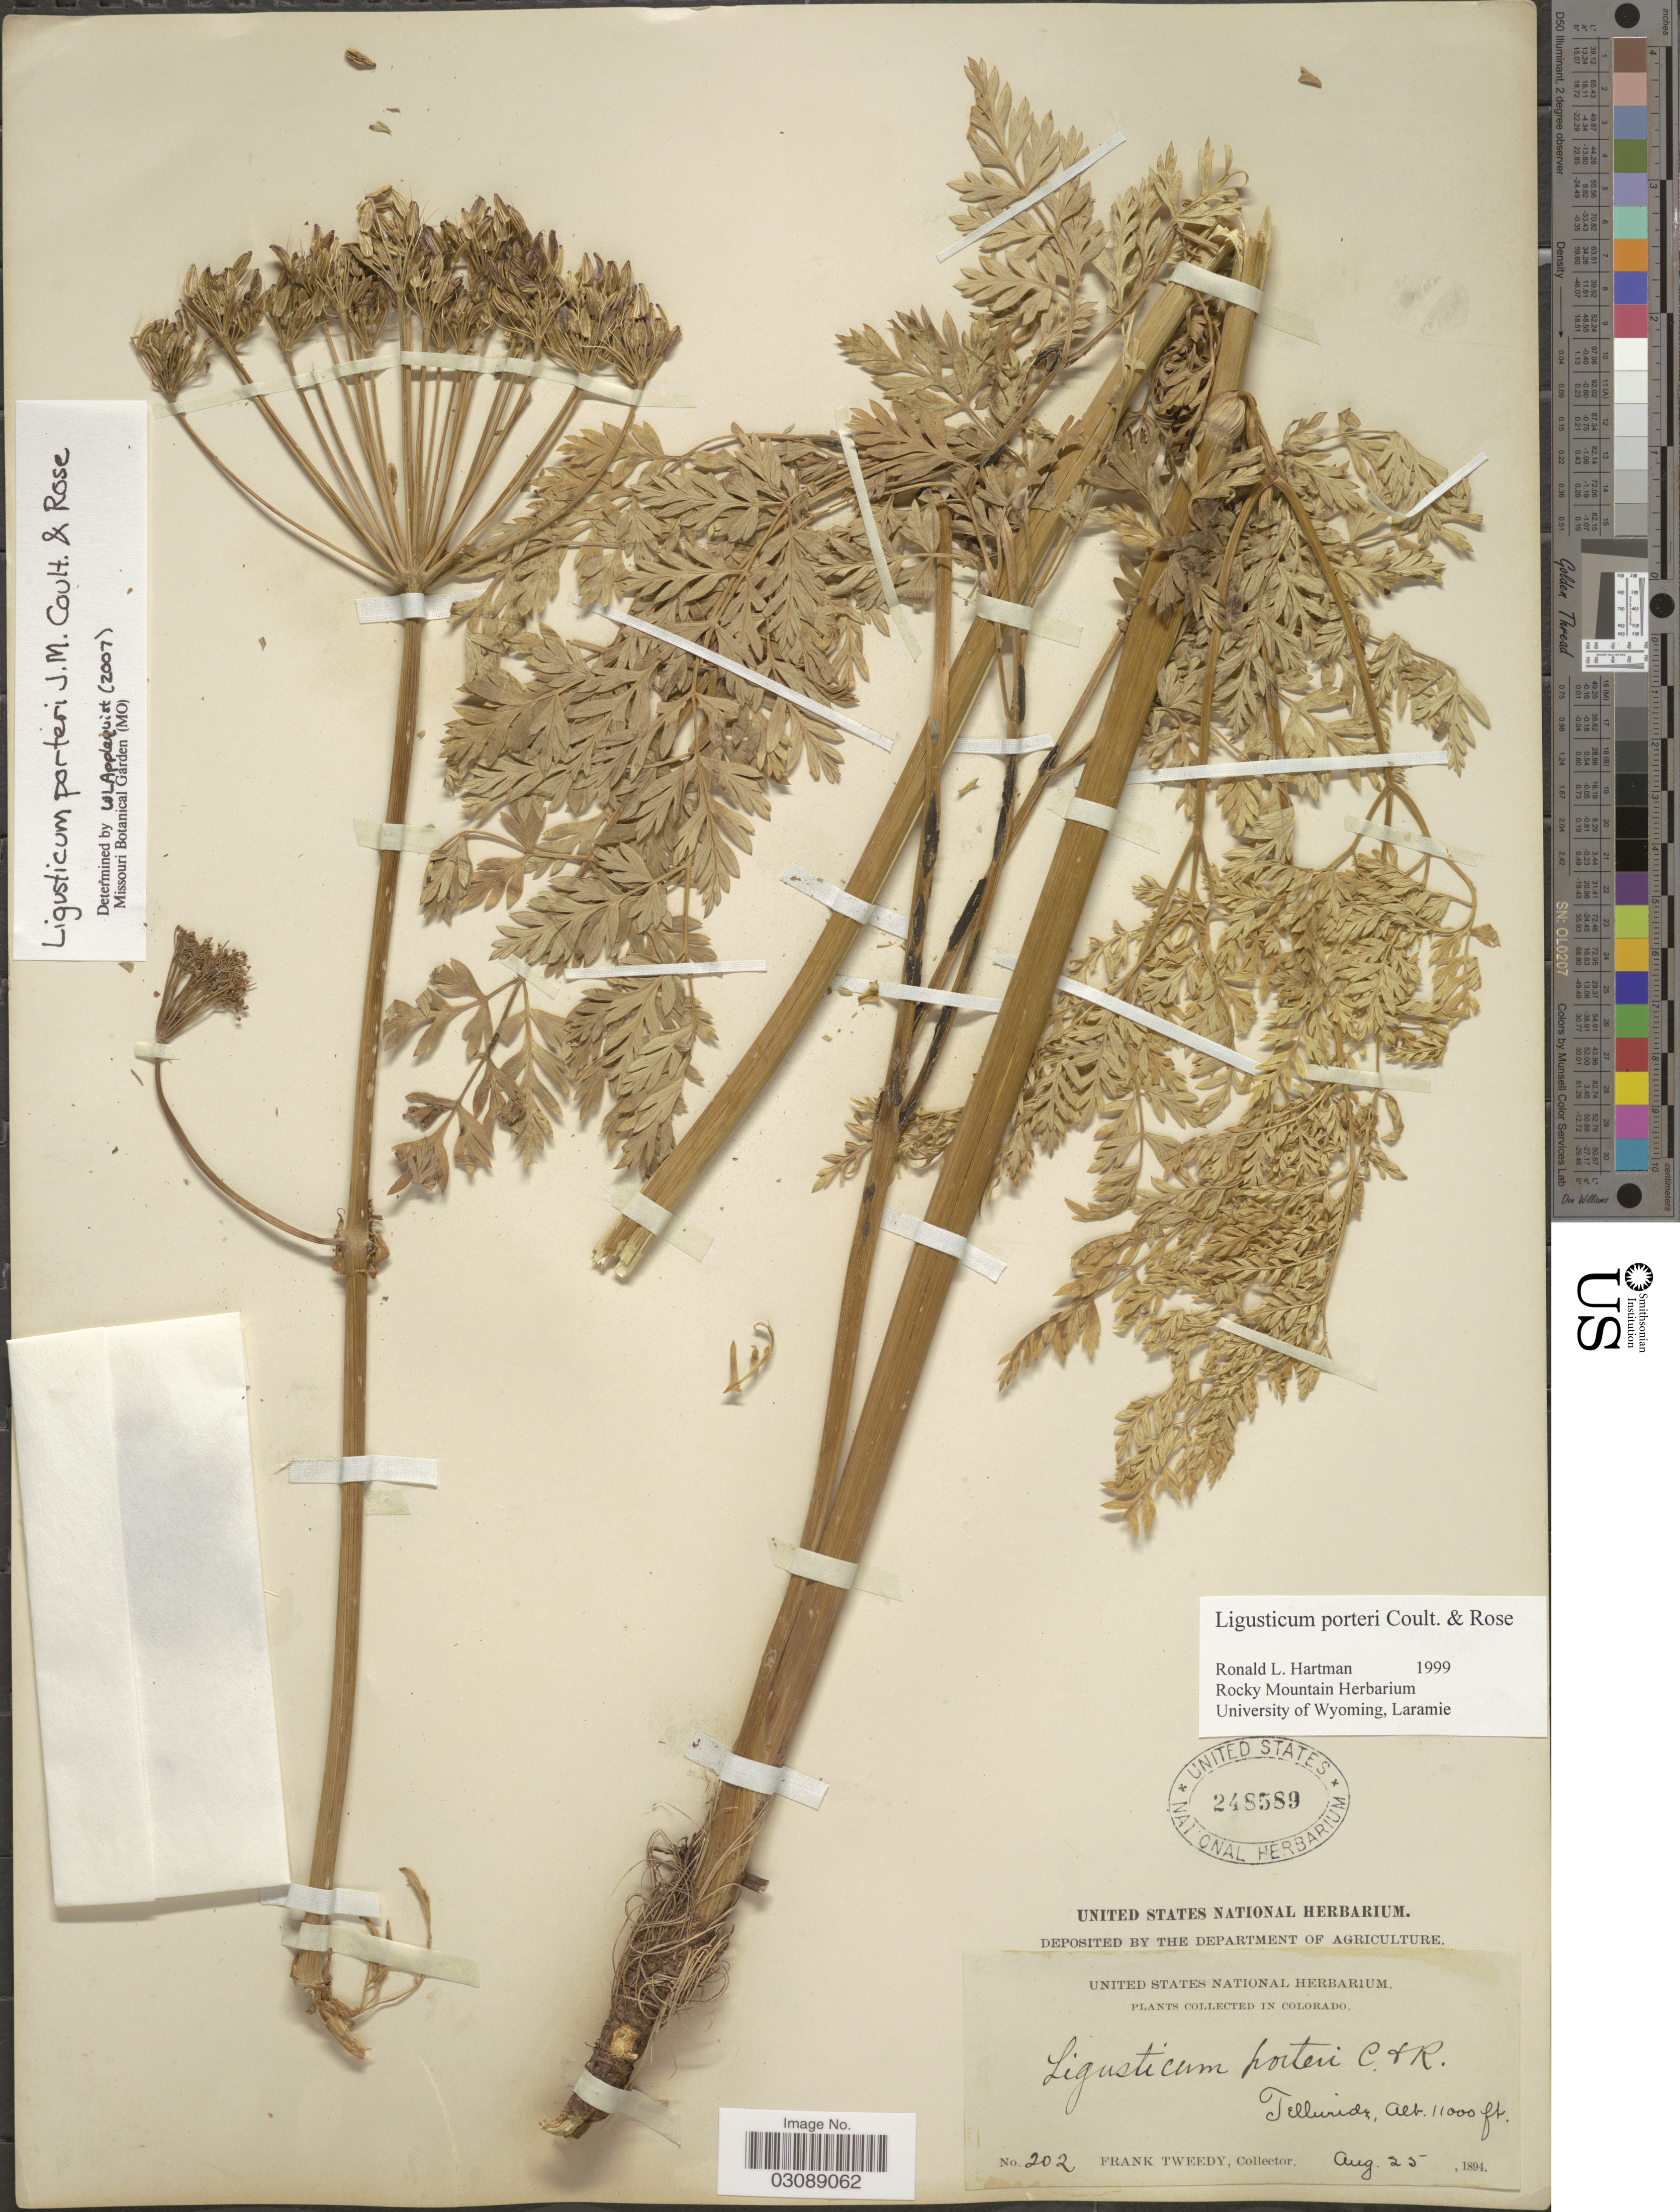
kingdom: Plantae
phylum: Tracheophyta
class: Magnoliopsida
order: Apiales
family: Apiaceae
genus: Ligusticum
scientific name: Ligusticum porteri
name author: J.M. Coult. & Rose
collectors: F. Tweedy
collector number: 202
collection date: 1894-08-25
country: United States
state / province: Colorado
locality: Telluride.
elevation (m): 3353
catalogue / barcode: US 248589